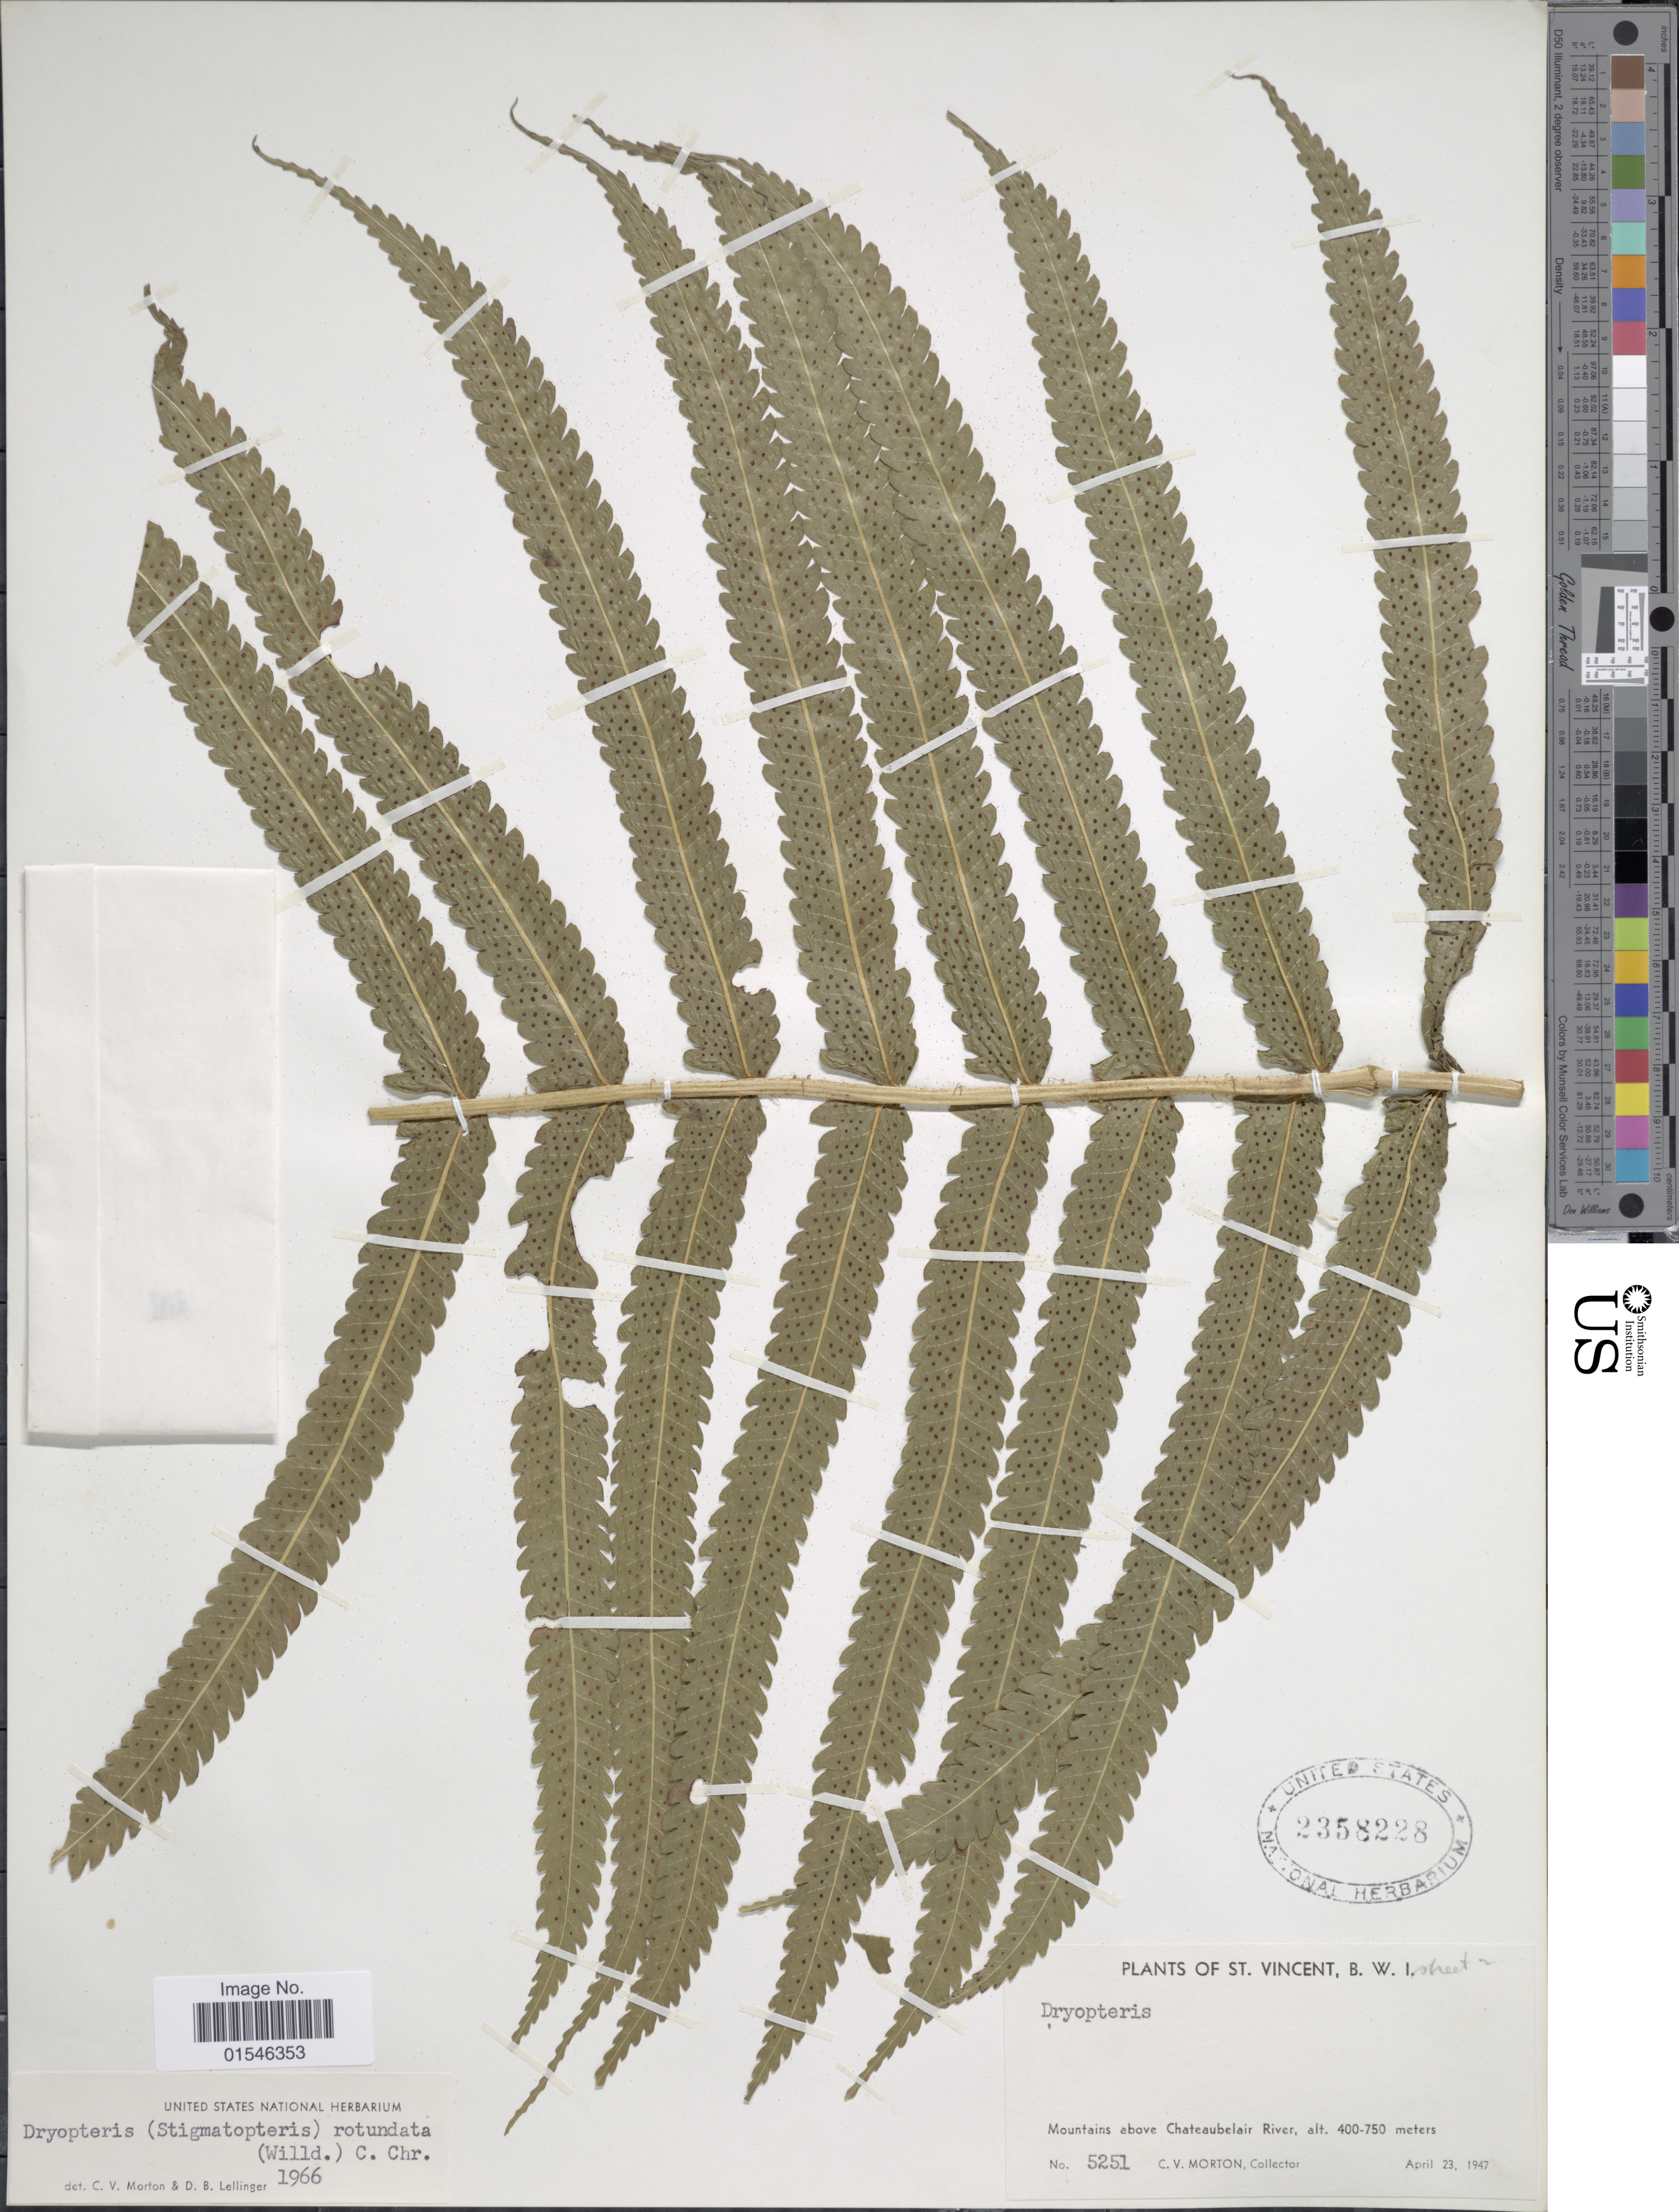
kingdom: Plantae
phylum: Tracheophyta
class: Polypodiopsida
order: Polypodiales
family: Dryopteridaceae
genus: Stigmatopteris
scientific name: Stigmatopteris rotundata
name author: (Willd.) C. Chr.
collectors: C. V. Morton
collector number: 5251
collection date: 1947-04-23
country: St. Vincent - Grenadines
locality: St Vincent, B.W.I., Mountains above Chateaubelair River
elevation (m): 400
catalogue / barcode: US 2358228